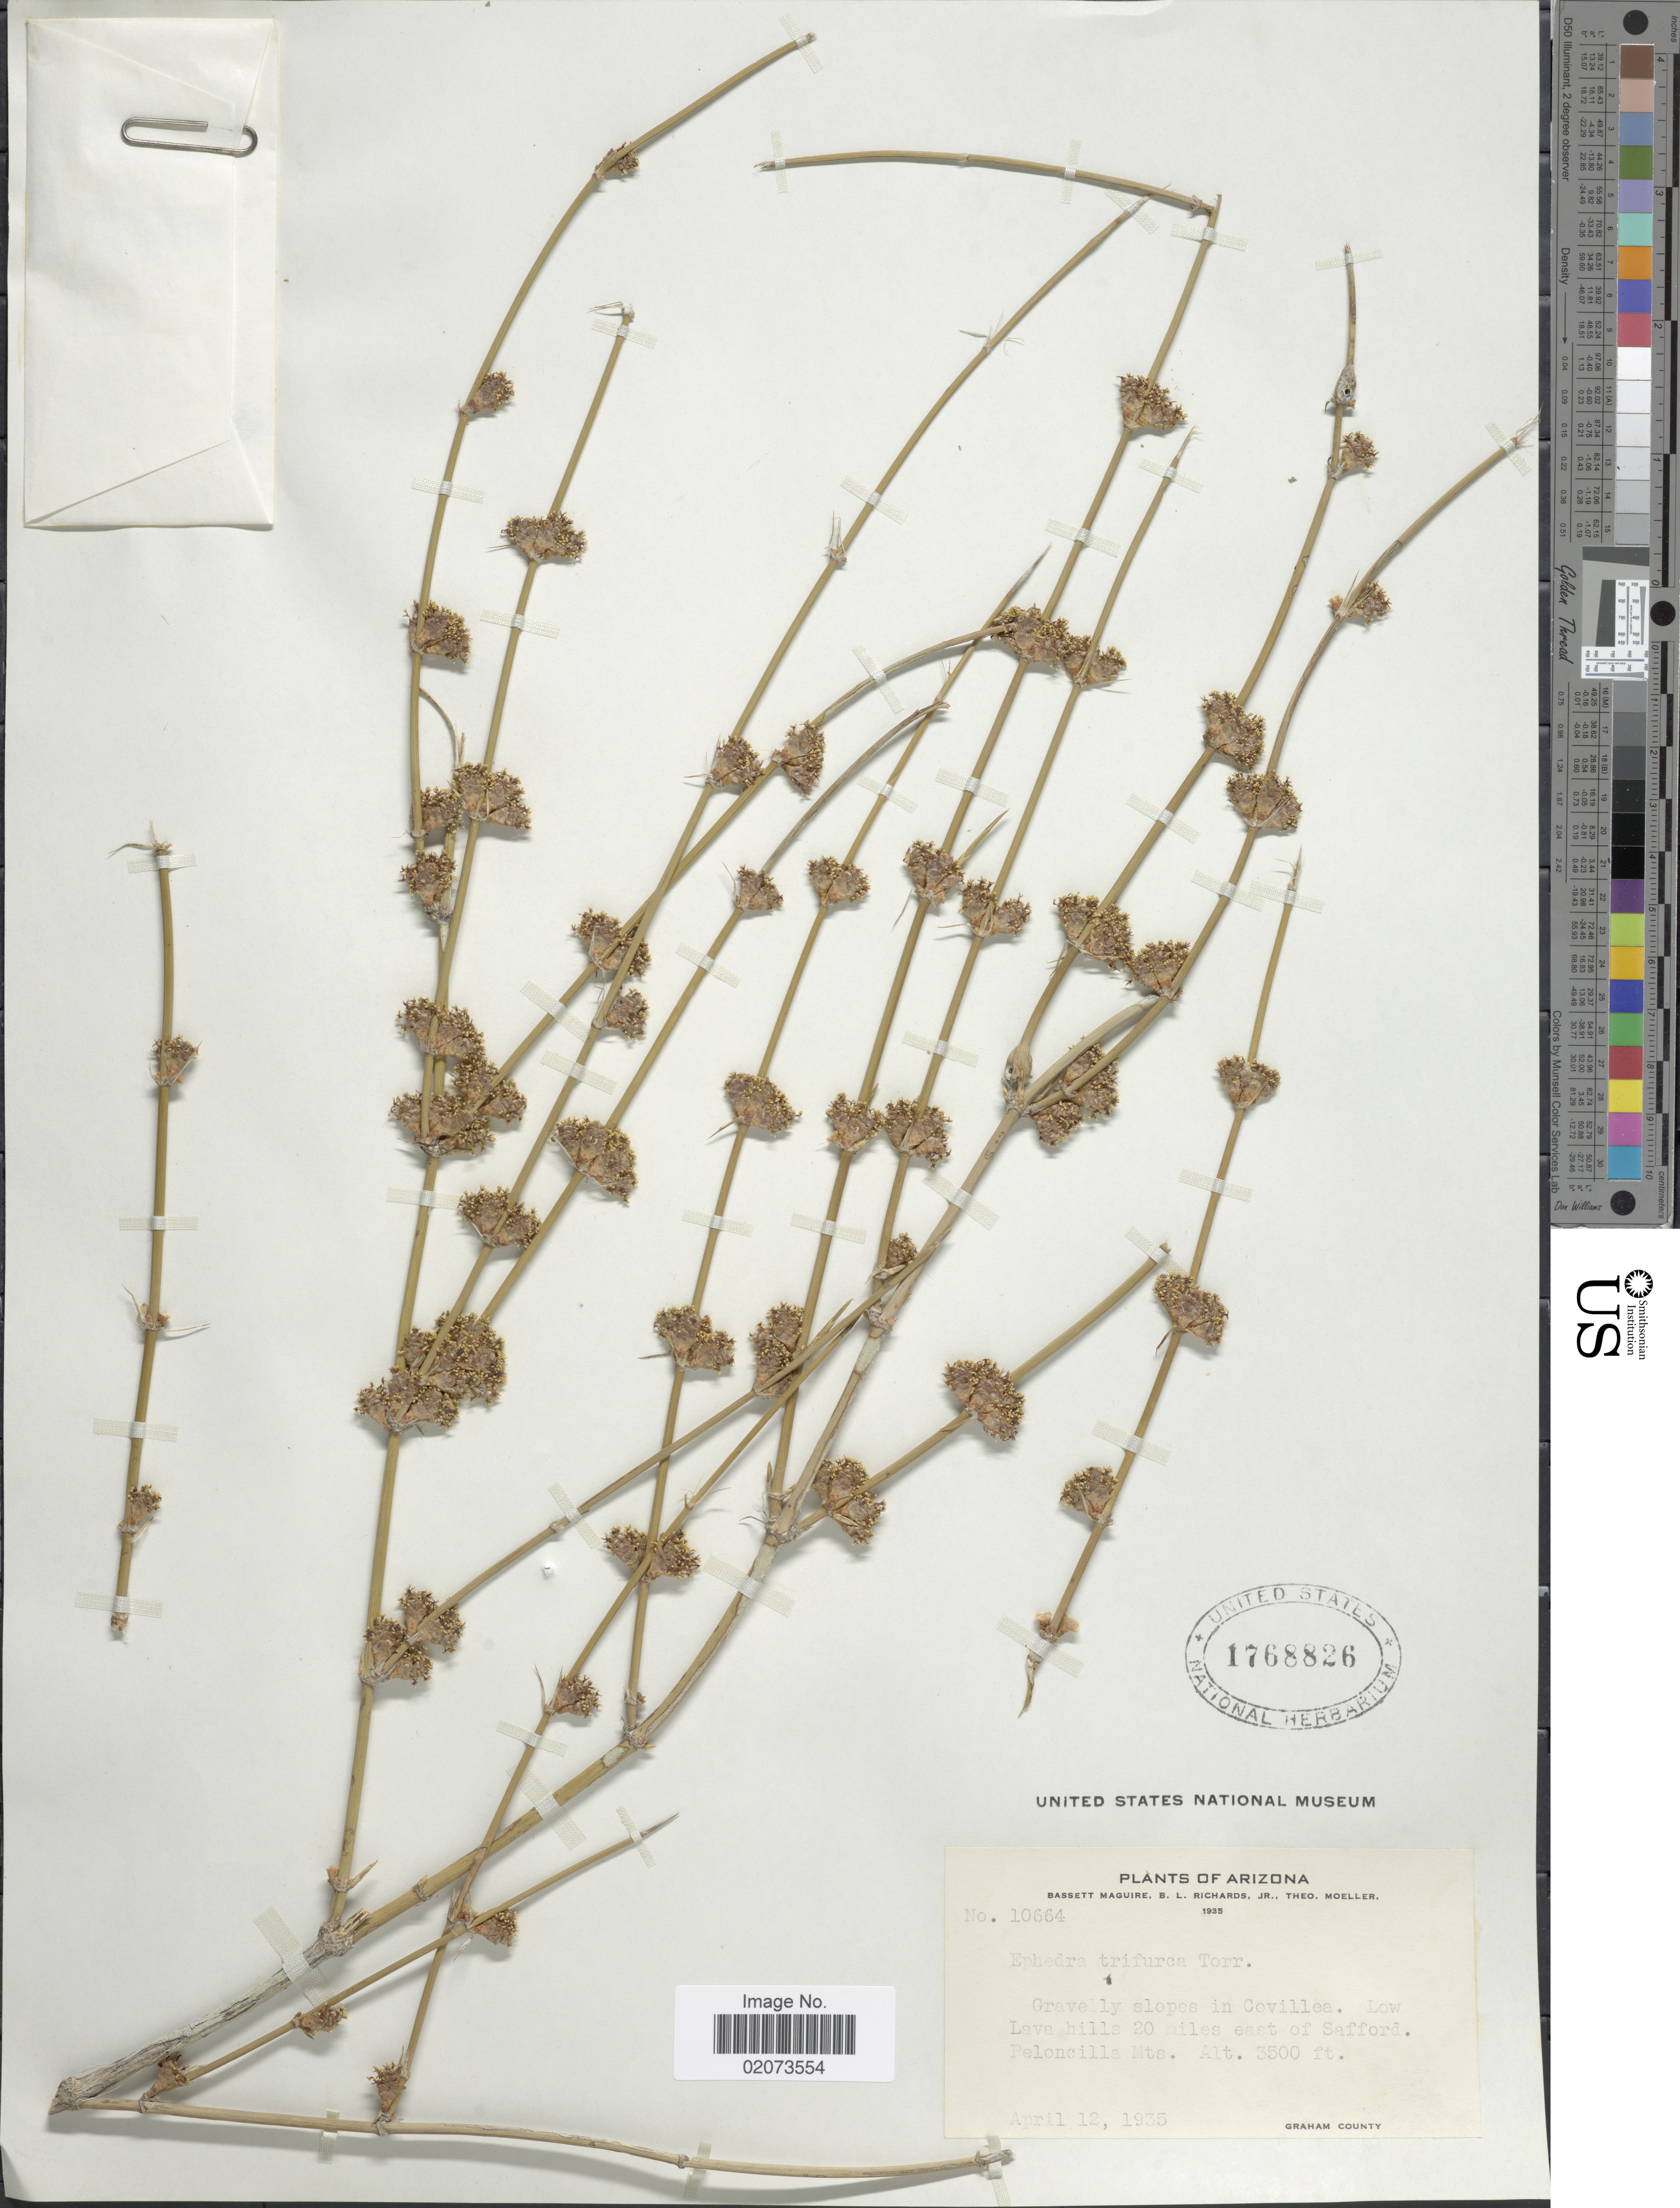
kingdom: Plantae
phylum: Tracheophyta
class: Gnetopsida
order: Ephedrales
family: Ephedraceae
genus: Ephedra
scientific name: Ephedra trifurca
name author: Torr. ex S. Watson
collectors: B. Maguire, B. Richards & T. Moeller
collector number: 10664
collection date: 1935-04-12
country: United States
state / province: Arizona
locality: Gravelly slopes in Covillea, low Lava hills 20 miles east of Safford, Peloncilla Mts., Graham County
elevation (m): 1067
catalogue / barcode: US 1768826